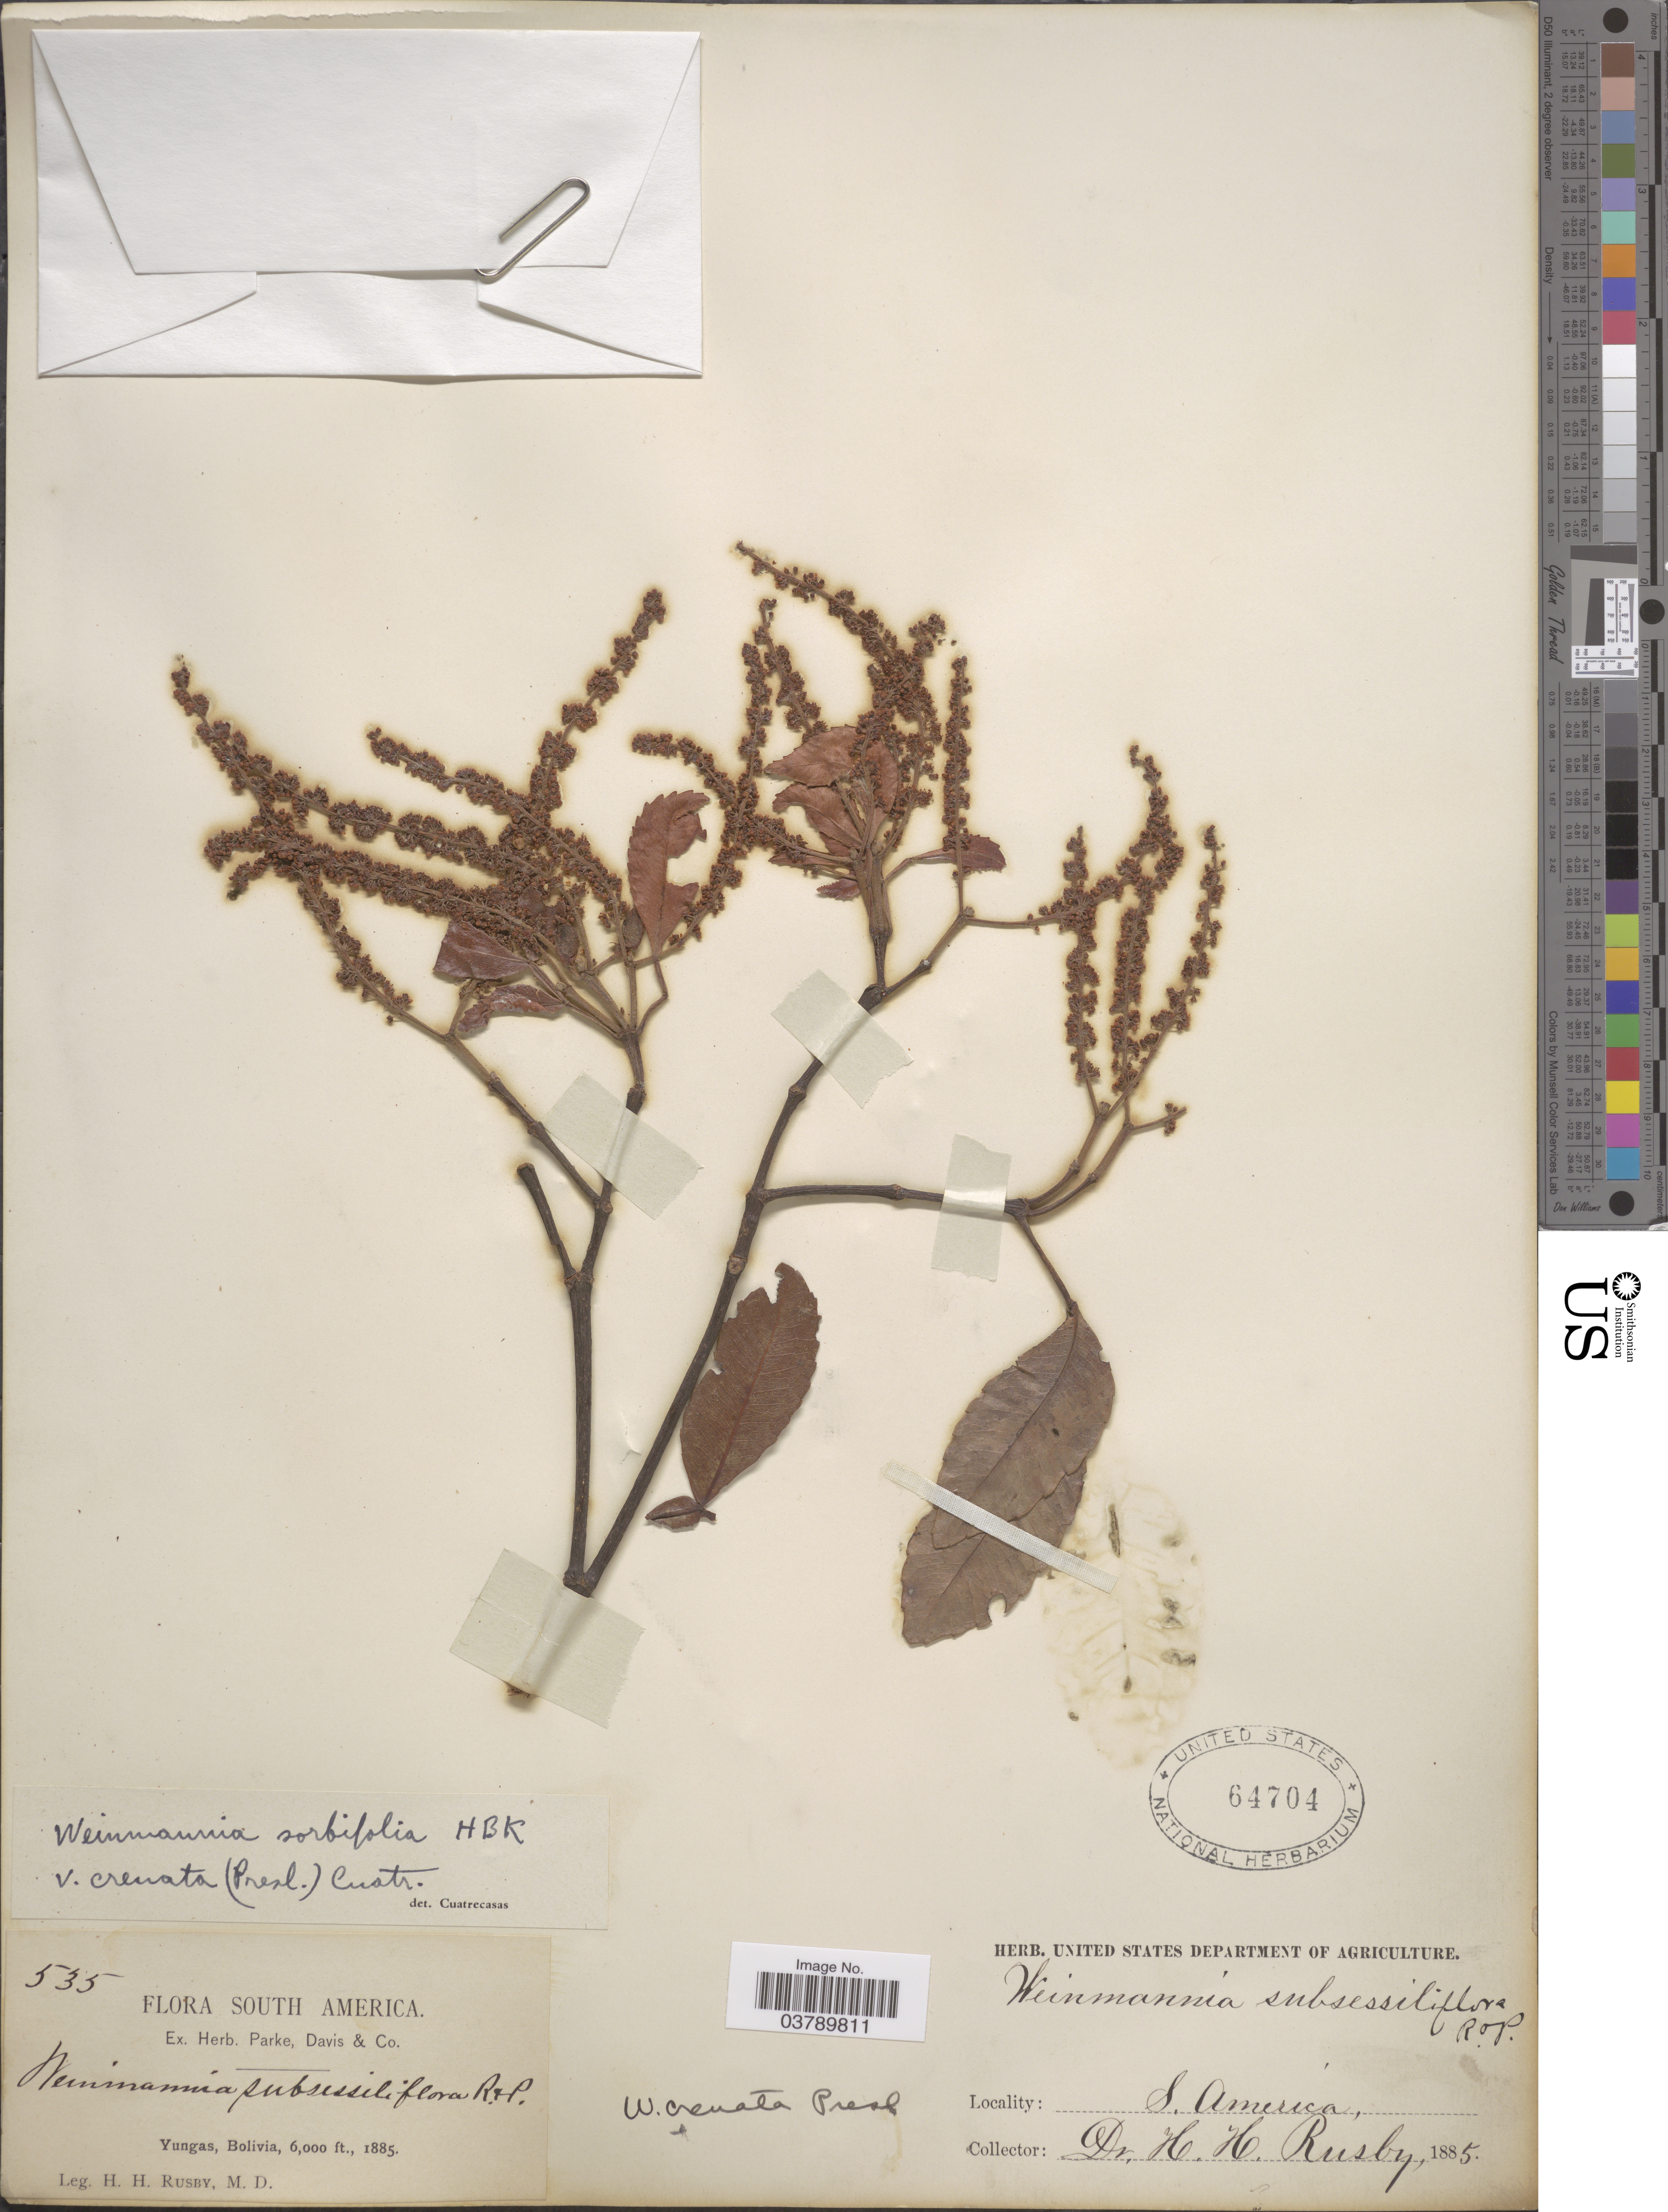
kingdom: Plantae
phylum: Tracheophyta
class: Magnoliopsida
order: Oxalidales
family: Cunoniaceae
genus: Weinmannia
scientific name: Weinmannia sorbifolia var. crenata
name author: Kunth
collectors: H. H. Rusby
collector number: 535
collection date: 1885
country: Bolivia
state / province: La Paz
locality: Yungas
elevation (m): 1829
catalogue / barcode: US 64704